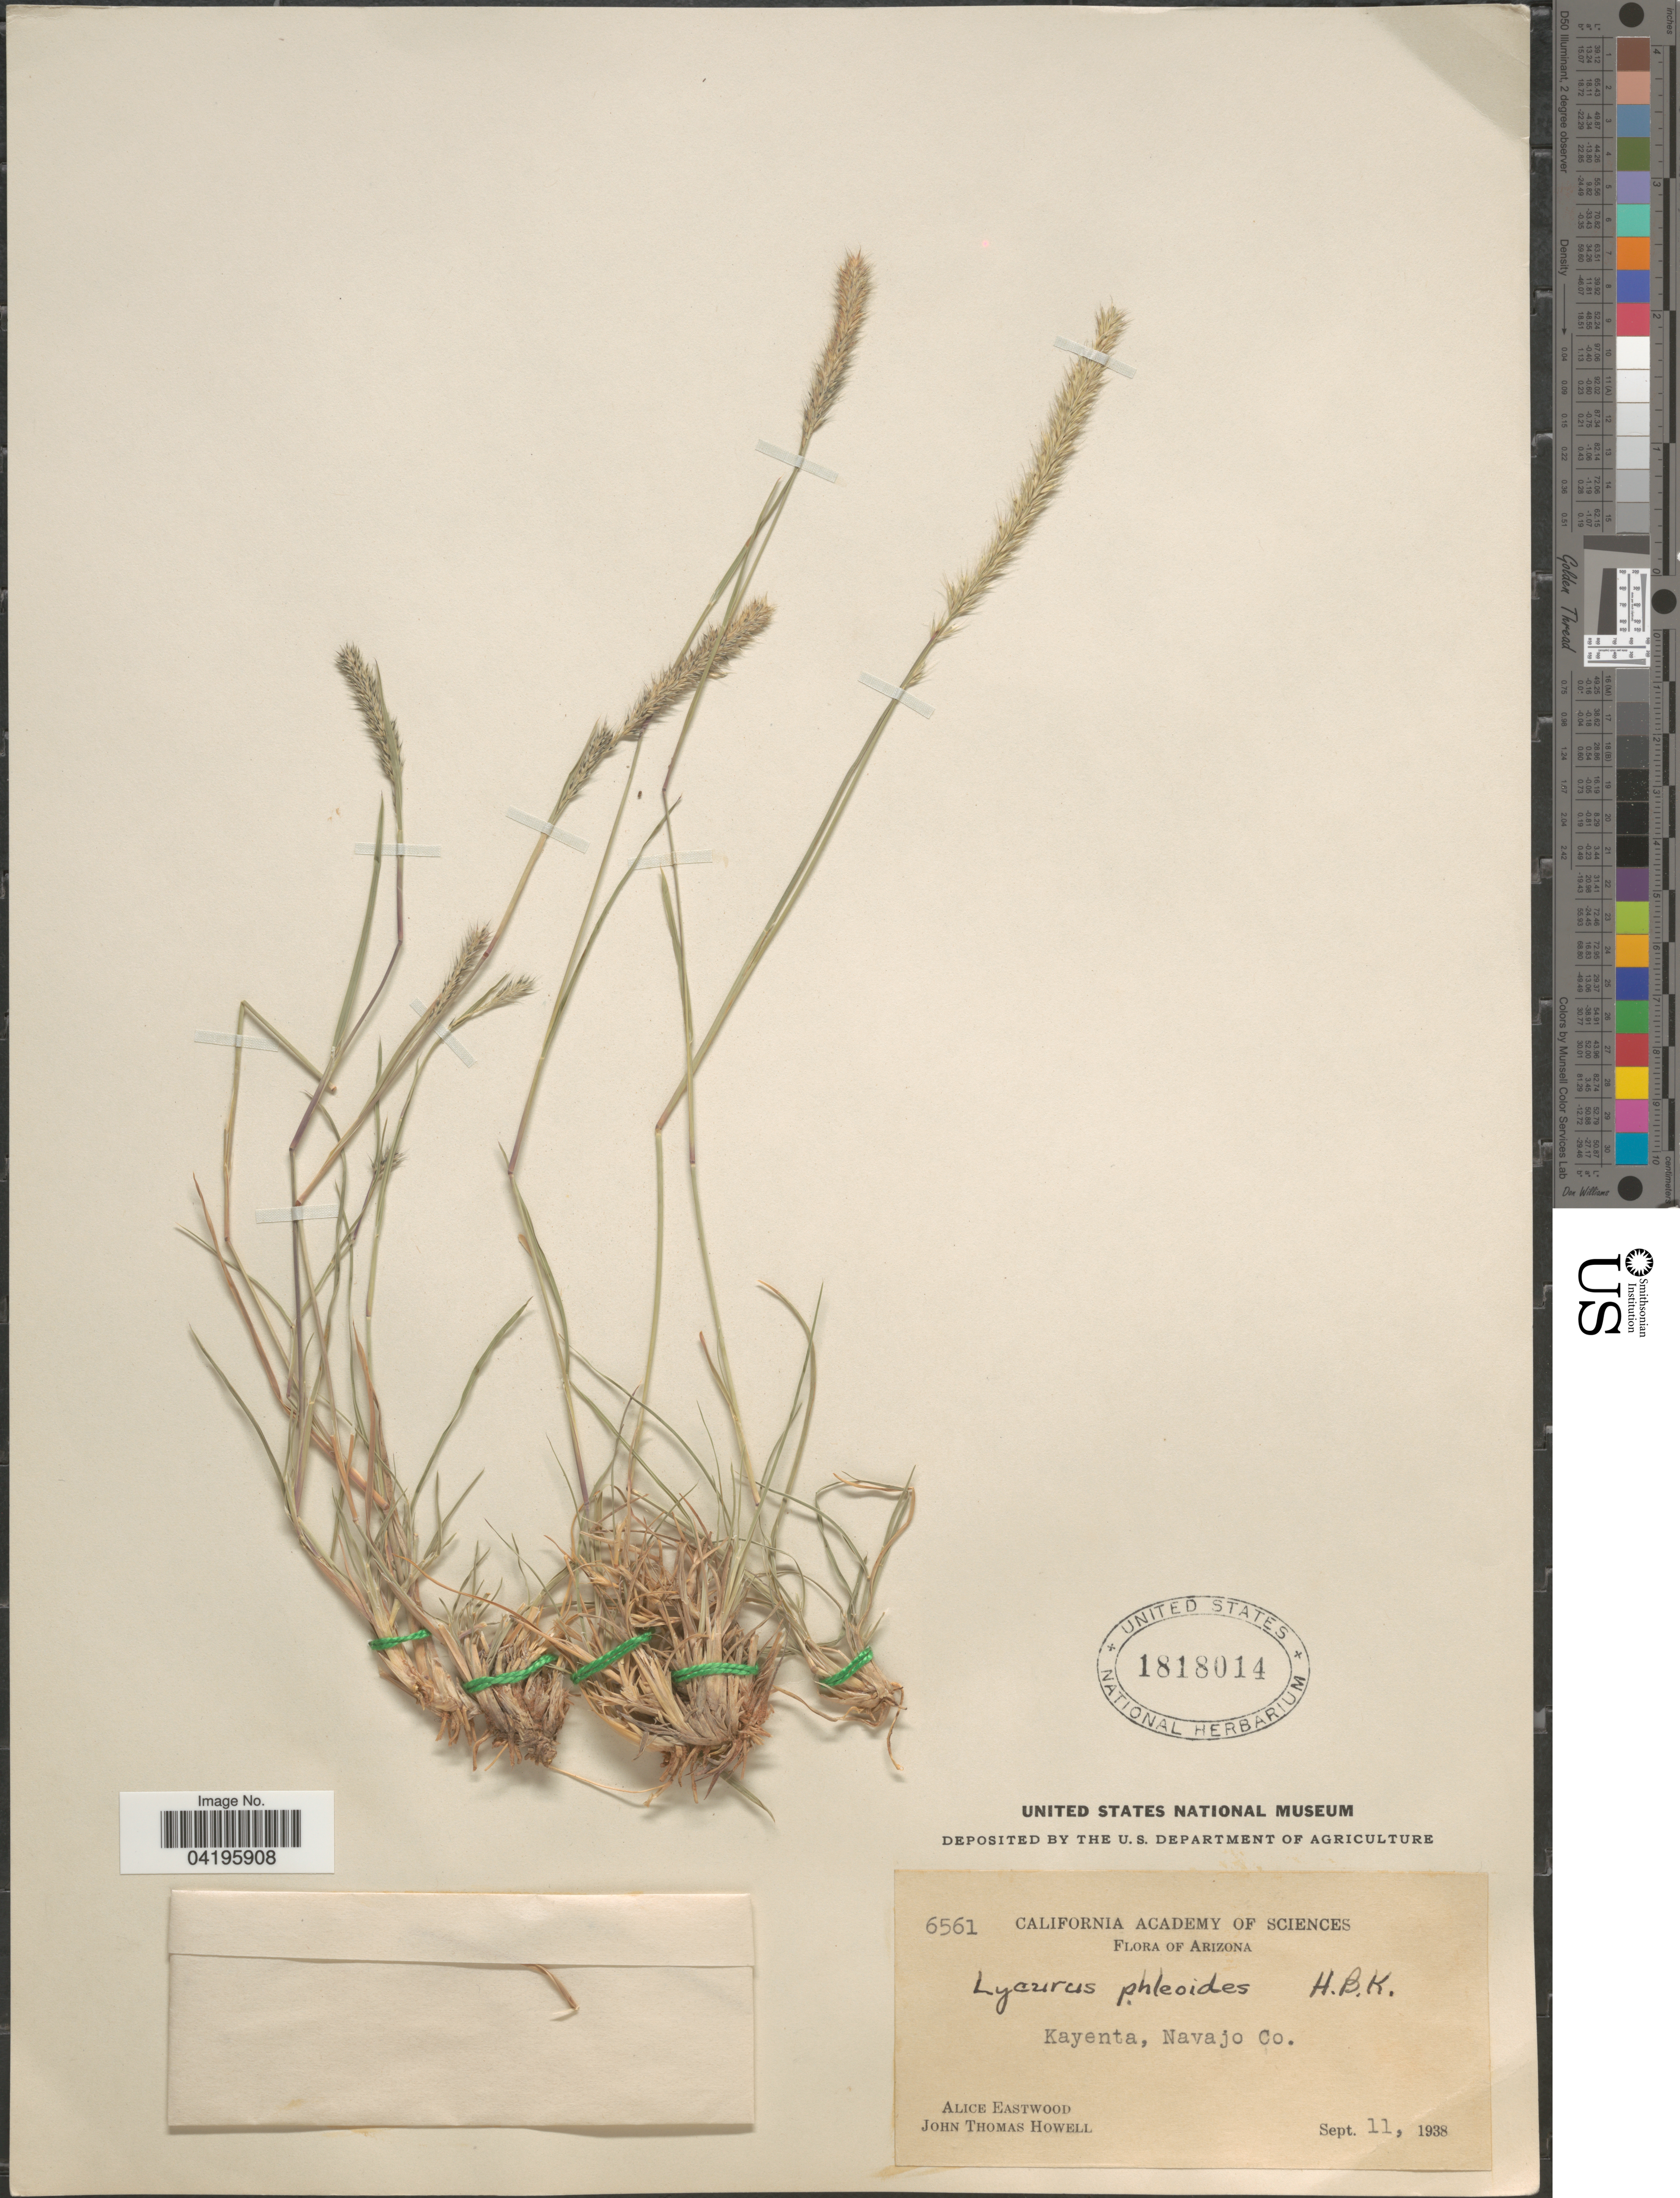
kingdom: Plantae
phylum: Tracheophyta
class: Liliopsida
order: Poales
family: Poaceae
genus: Muhlenbergia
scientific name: Muhlenbergia phleoides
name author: (Kunth) Columbus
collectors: A. Eastwood & J. T. Howell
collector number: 6561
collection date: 1938-09-11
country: United States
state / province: Arizona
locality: Kayenta, Navajo Co.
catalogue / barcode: US 1818014